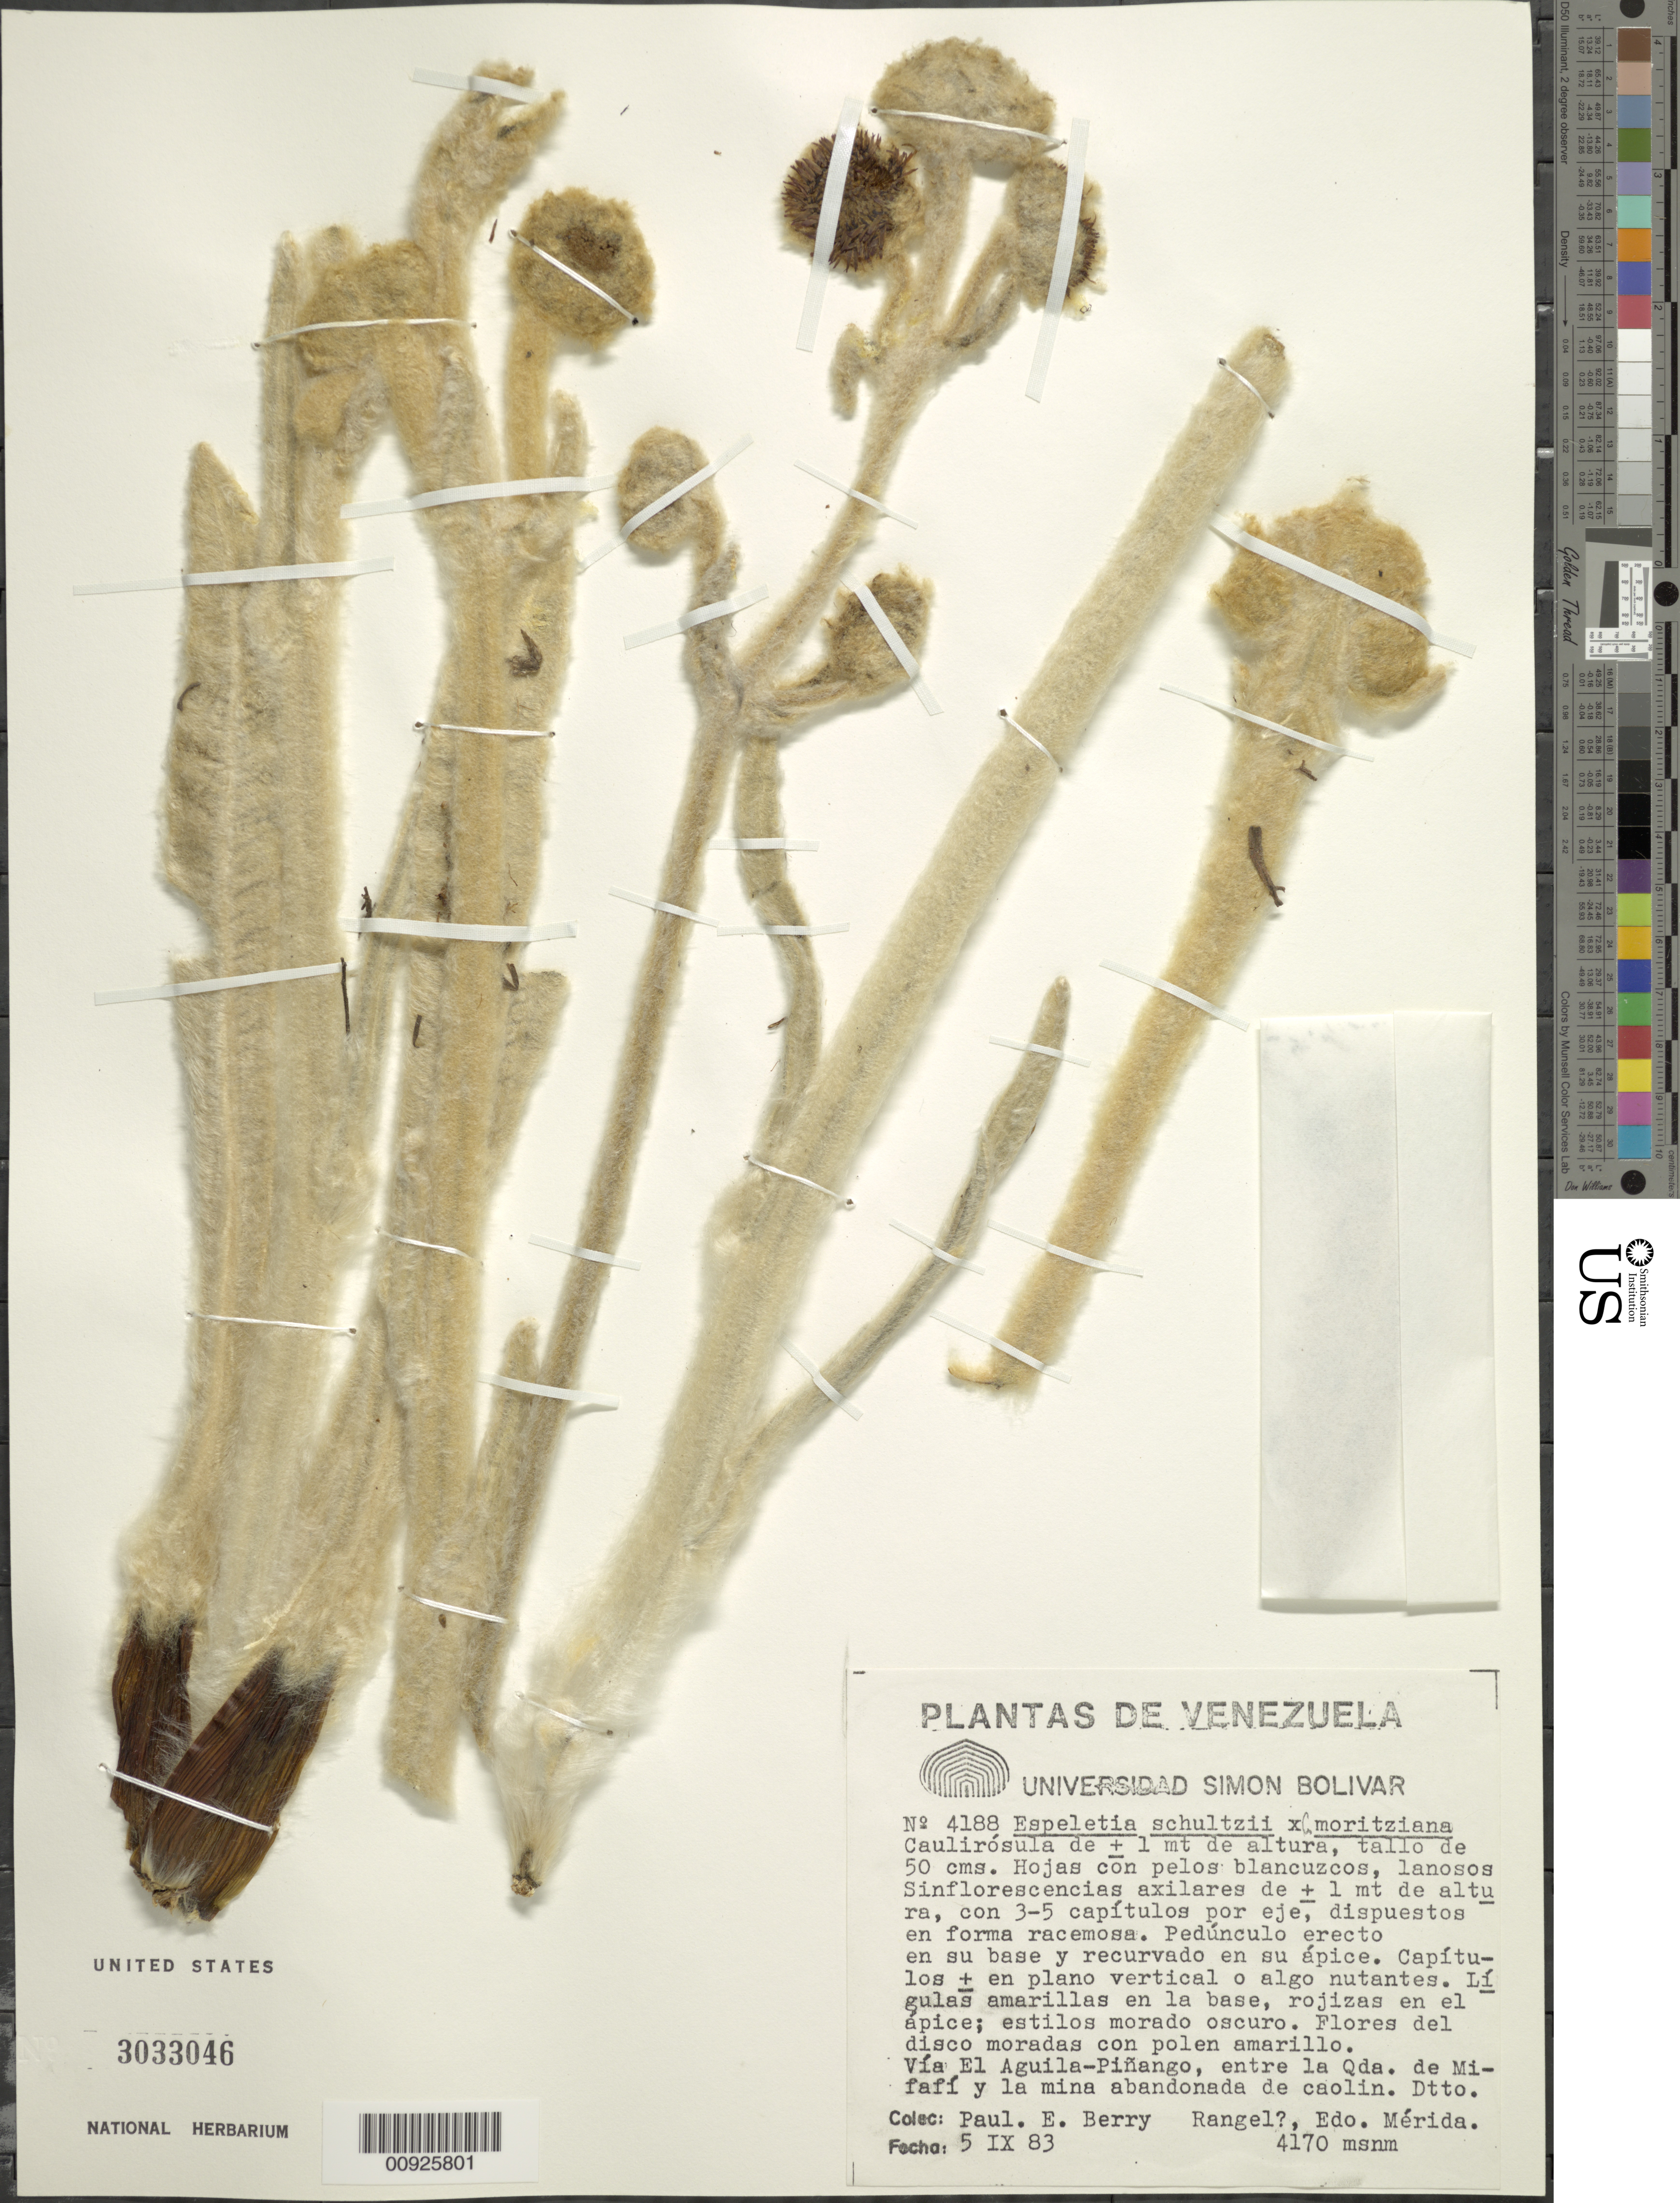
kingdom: Plantae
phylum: Tracheophyta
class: Magnoliopsida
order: Asterales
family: Asteraceae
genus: Espeletia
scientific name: Espeletia schultzii x E. moritziana Sch. Bip. ex Wedd.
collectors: P. E. Berry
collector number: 4188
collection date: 1983-09-05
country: Venezuela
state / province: Mérida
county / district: Rangel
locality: Vía El Aguila-Piñango, entre la Quebrada de Mifafí y la mina abandonada de caolín.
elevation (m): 4170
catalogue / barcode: US 3033046